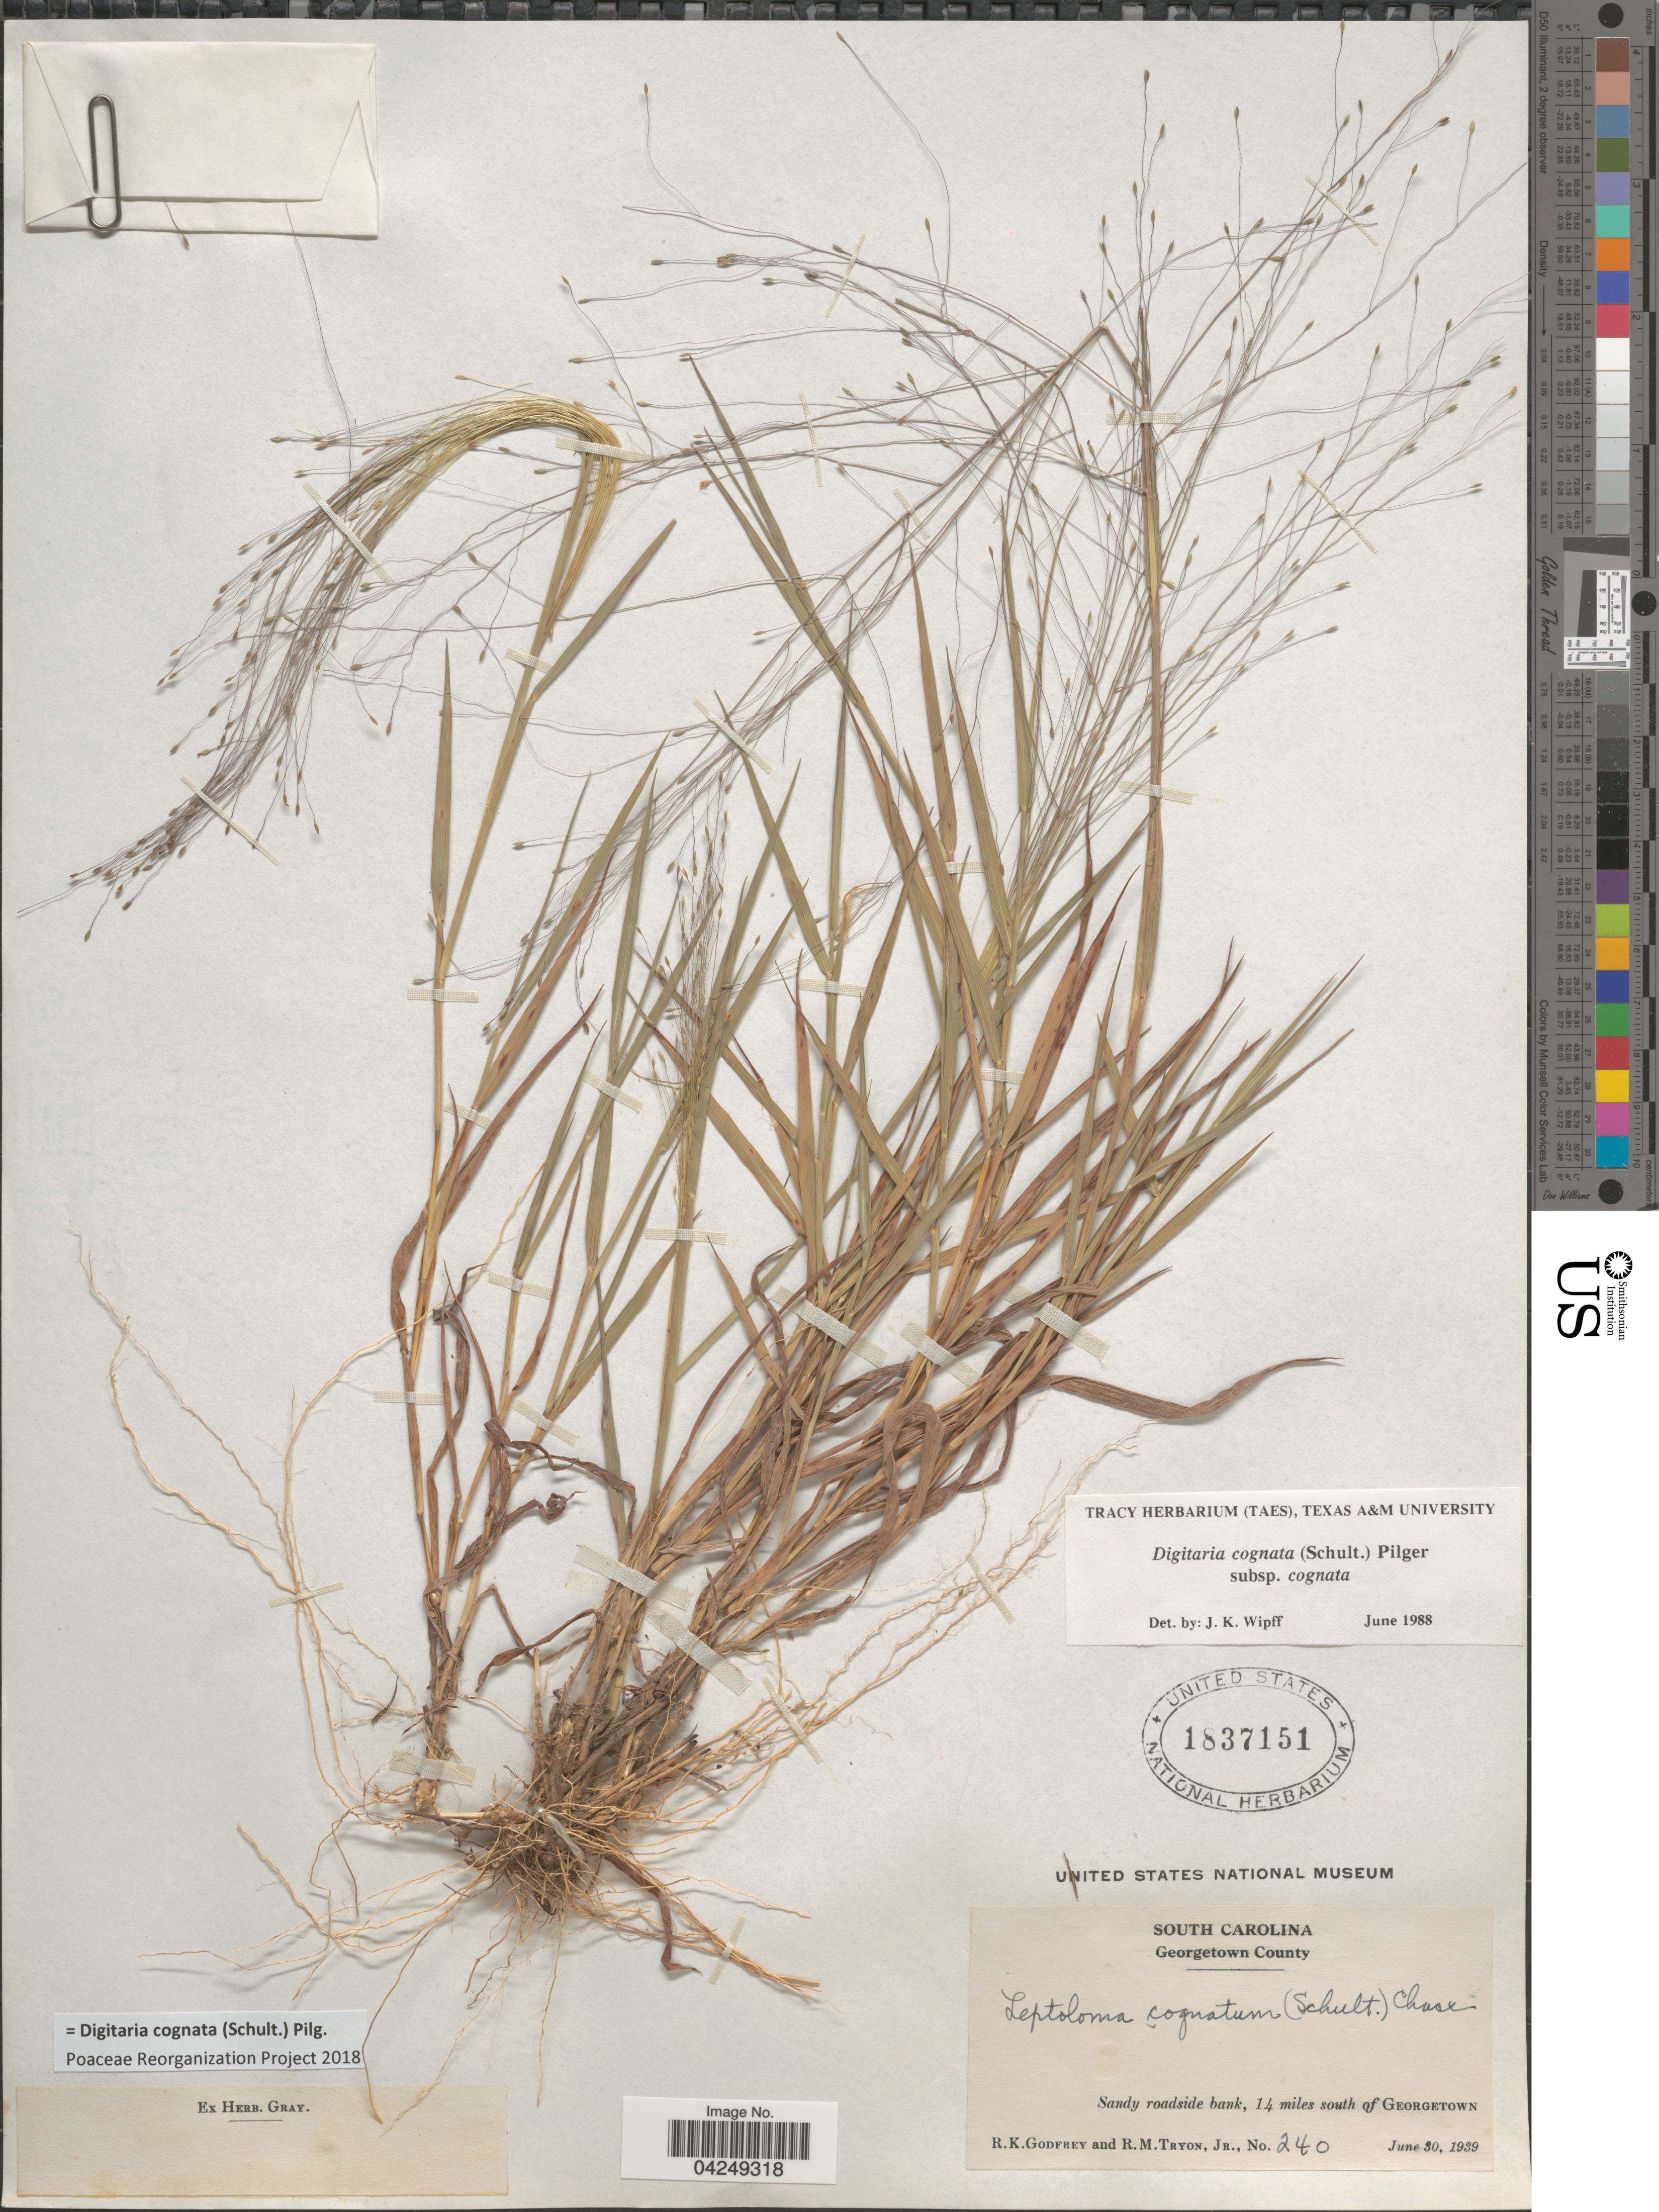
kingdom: Plantae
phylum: Tracheophyta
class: Liliopsida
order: Poales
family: Poaceae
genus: Digitaria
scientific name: Digitaria cognata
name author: (Scult.) Pilg.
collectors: R. K. Godfrey & R. Tryon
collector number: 240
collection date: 1939-06-30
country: United States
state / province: South Carolina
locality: Georgetown County. Sandy roadside bank, 14 miles south of Georgetown.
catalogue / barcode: US 1837151